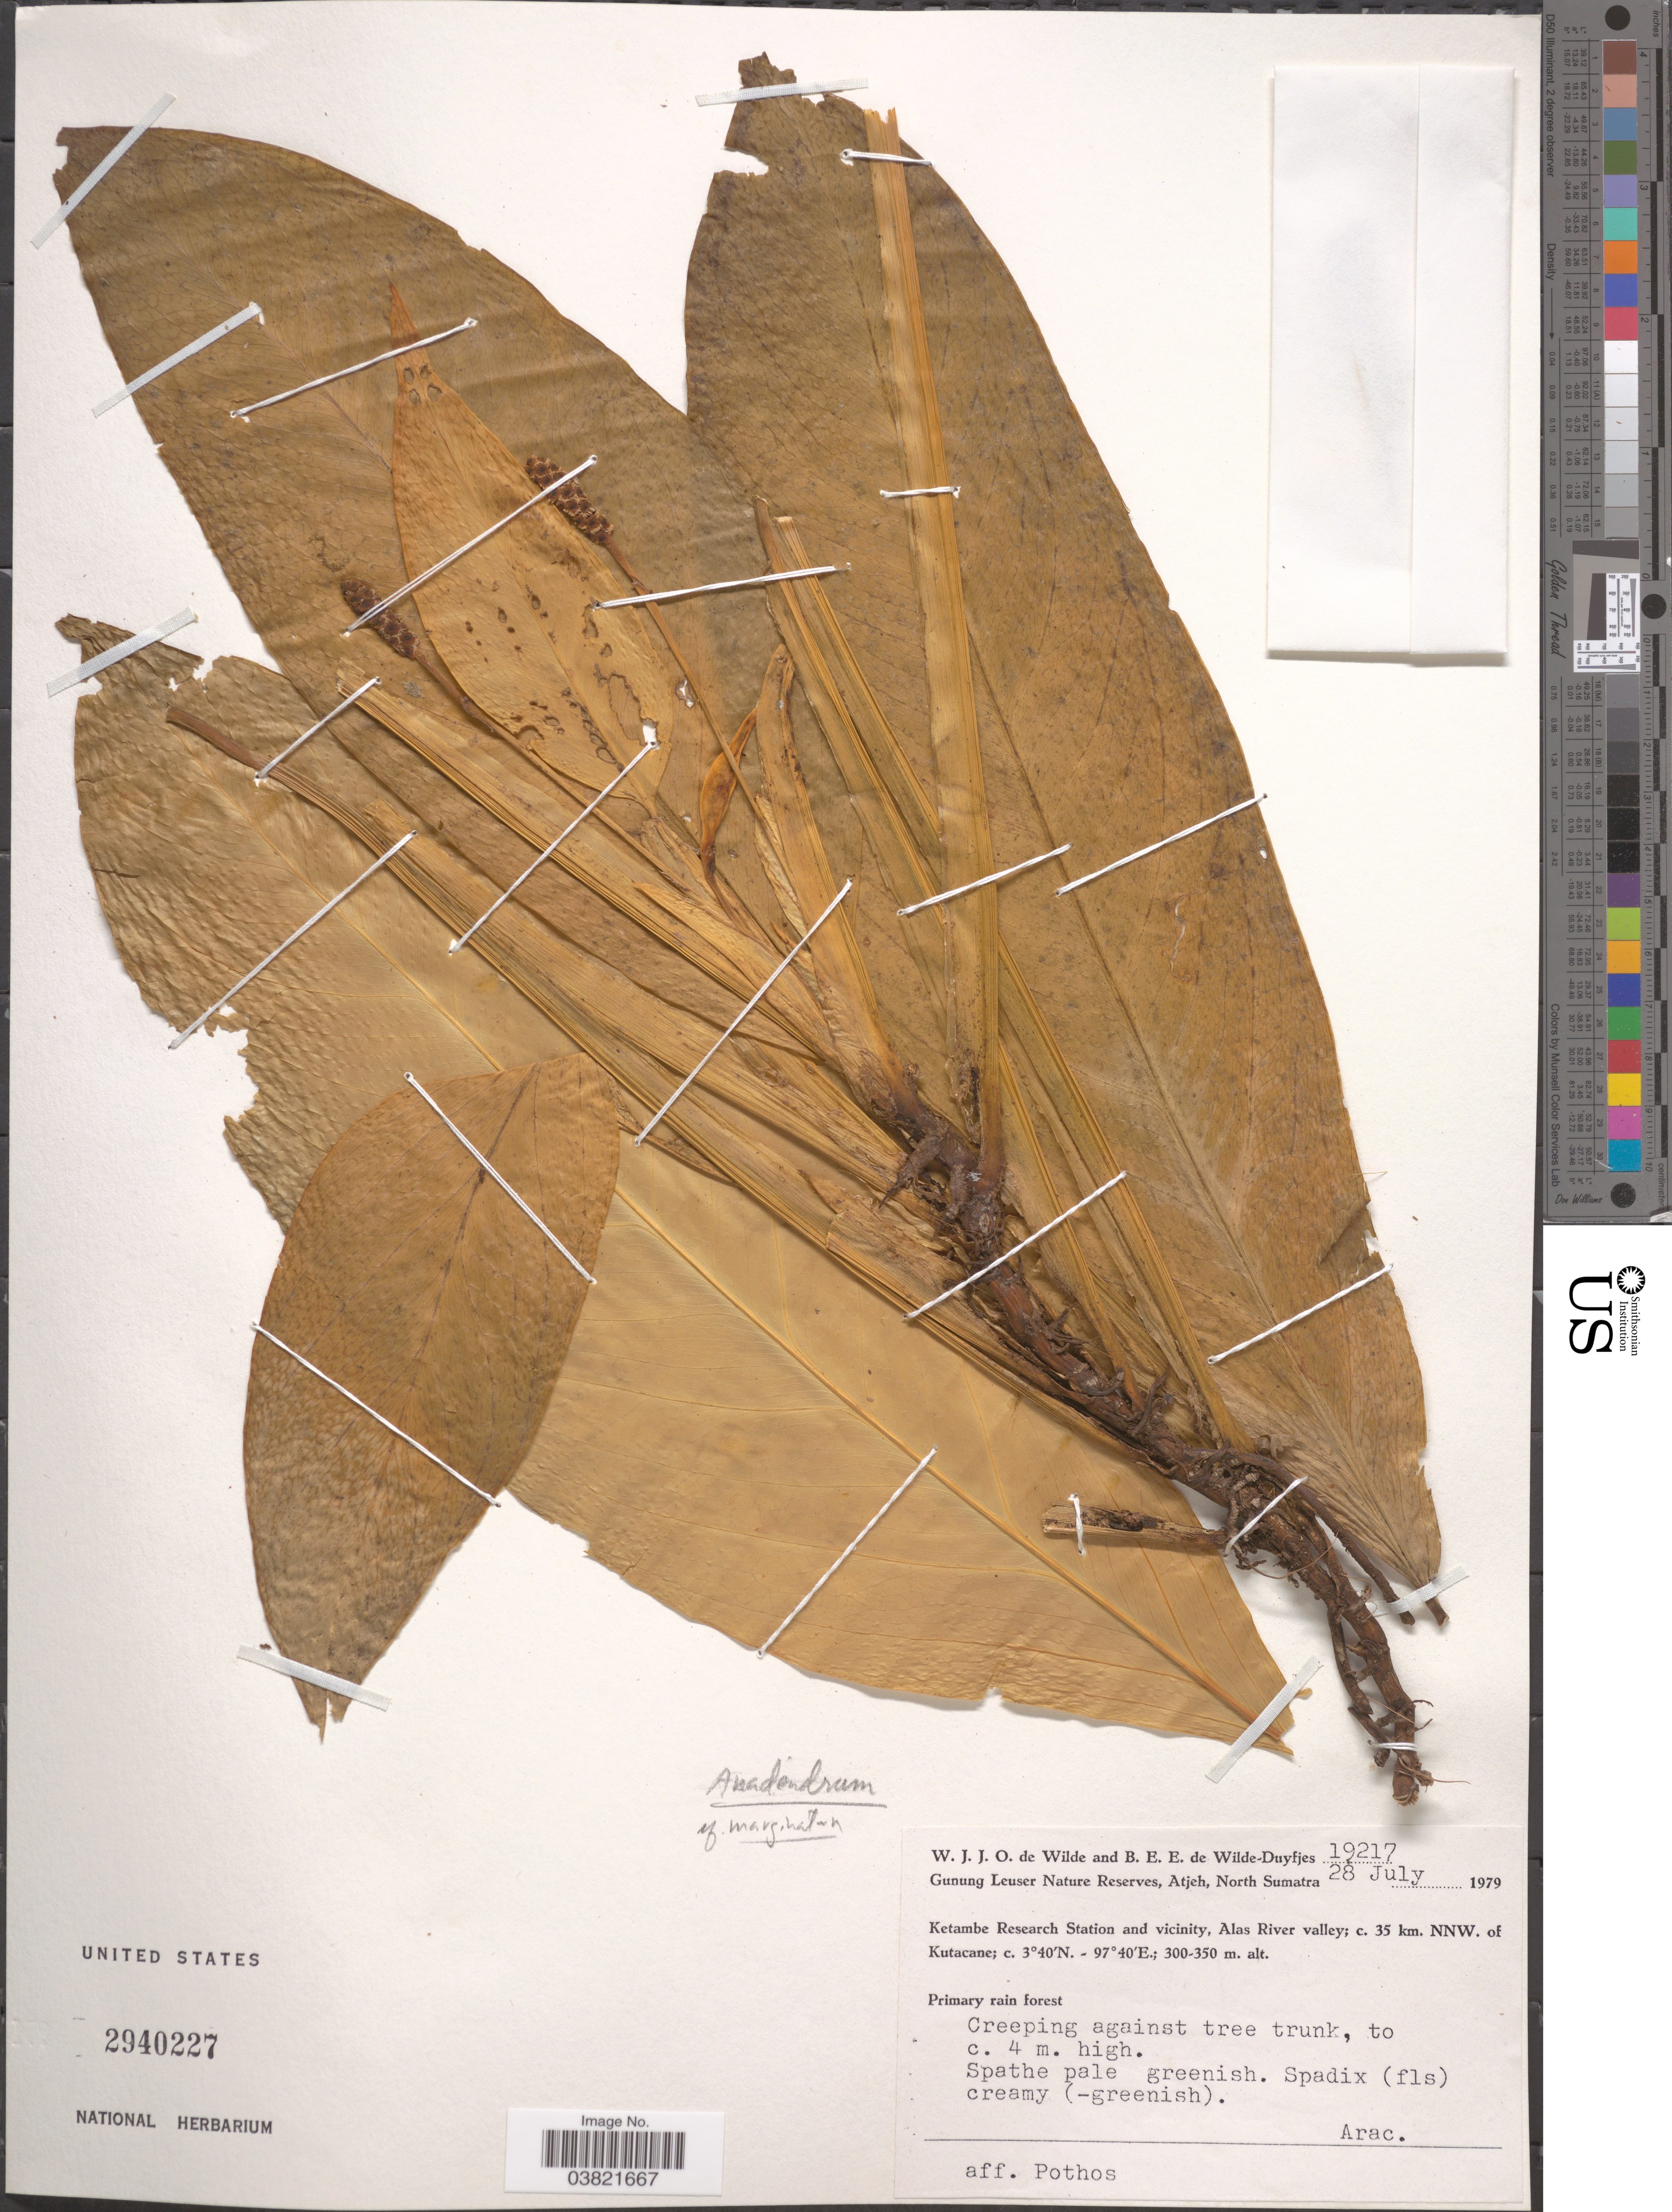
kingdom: Plantae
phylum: Tracheophyta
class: Liliopsida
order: Alismatales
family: Araceae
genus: Anadendrum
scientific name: Anadendrum marginatum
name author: Schott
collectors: W. J. de Wilde & B. E. de Wilde-Duyfjes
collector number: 19217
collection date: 1979-07-28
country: Indonesia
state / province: Sumatra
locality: Gunung Leuser Nature Reserves, Atjeh, North Sumatra. Ketambe Research Station and vicinity, Alas River valley; c. 35 km. NNW. of Kutacane.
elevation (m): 300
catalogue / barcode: US 2940227